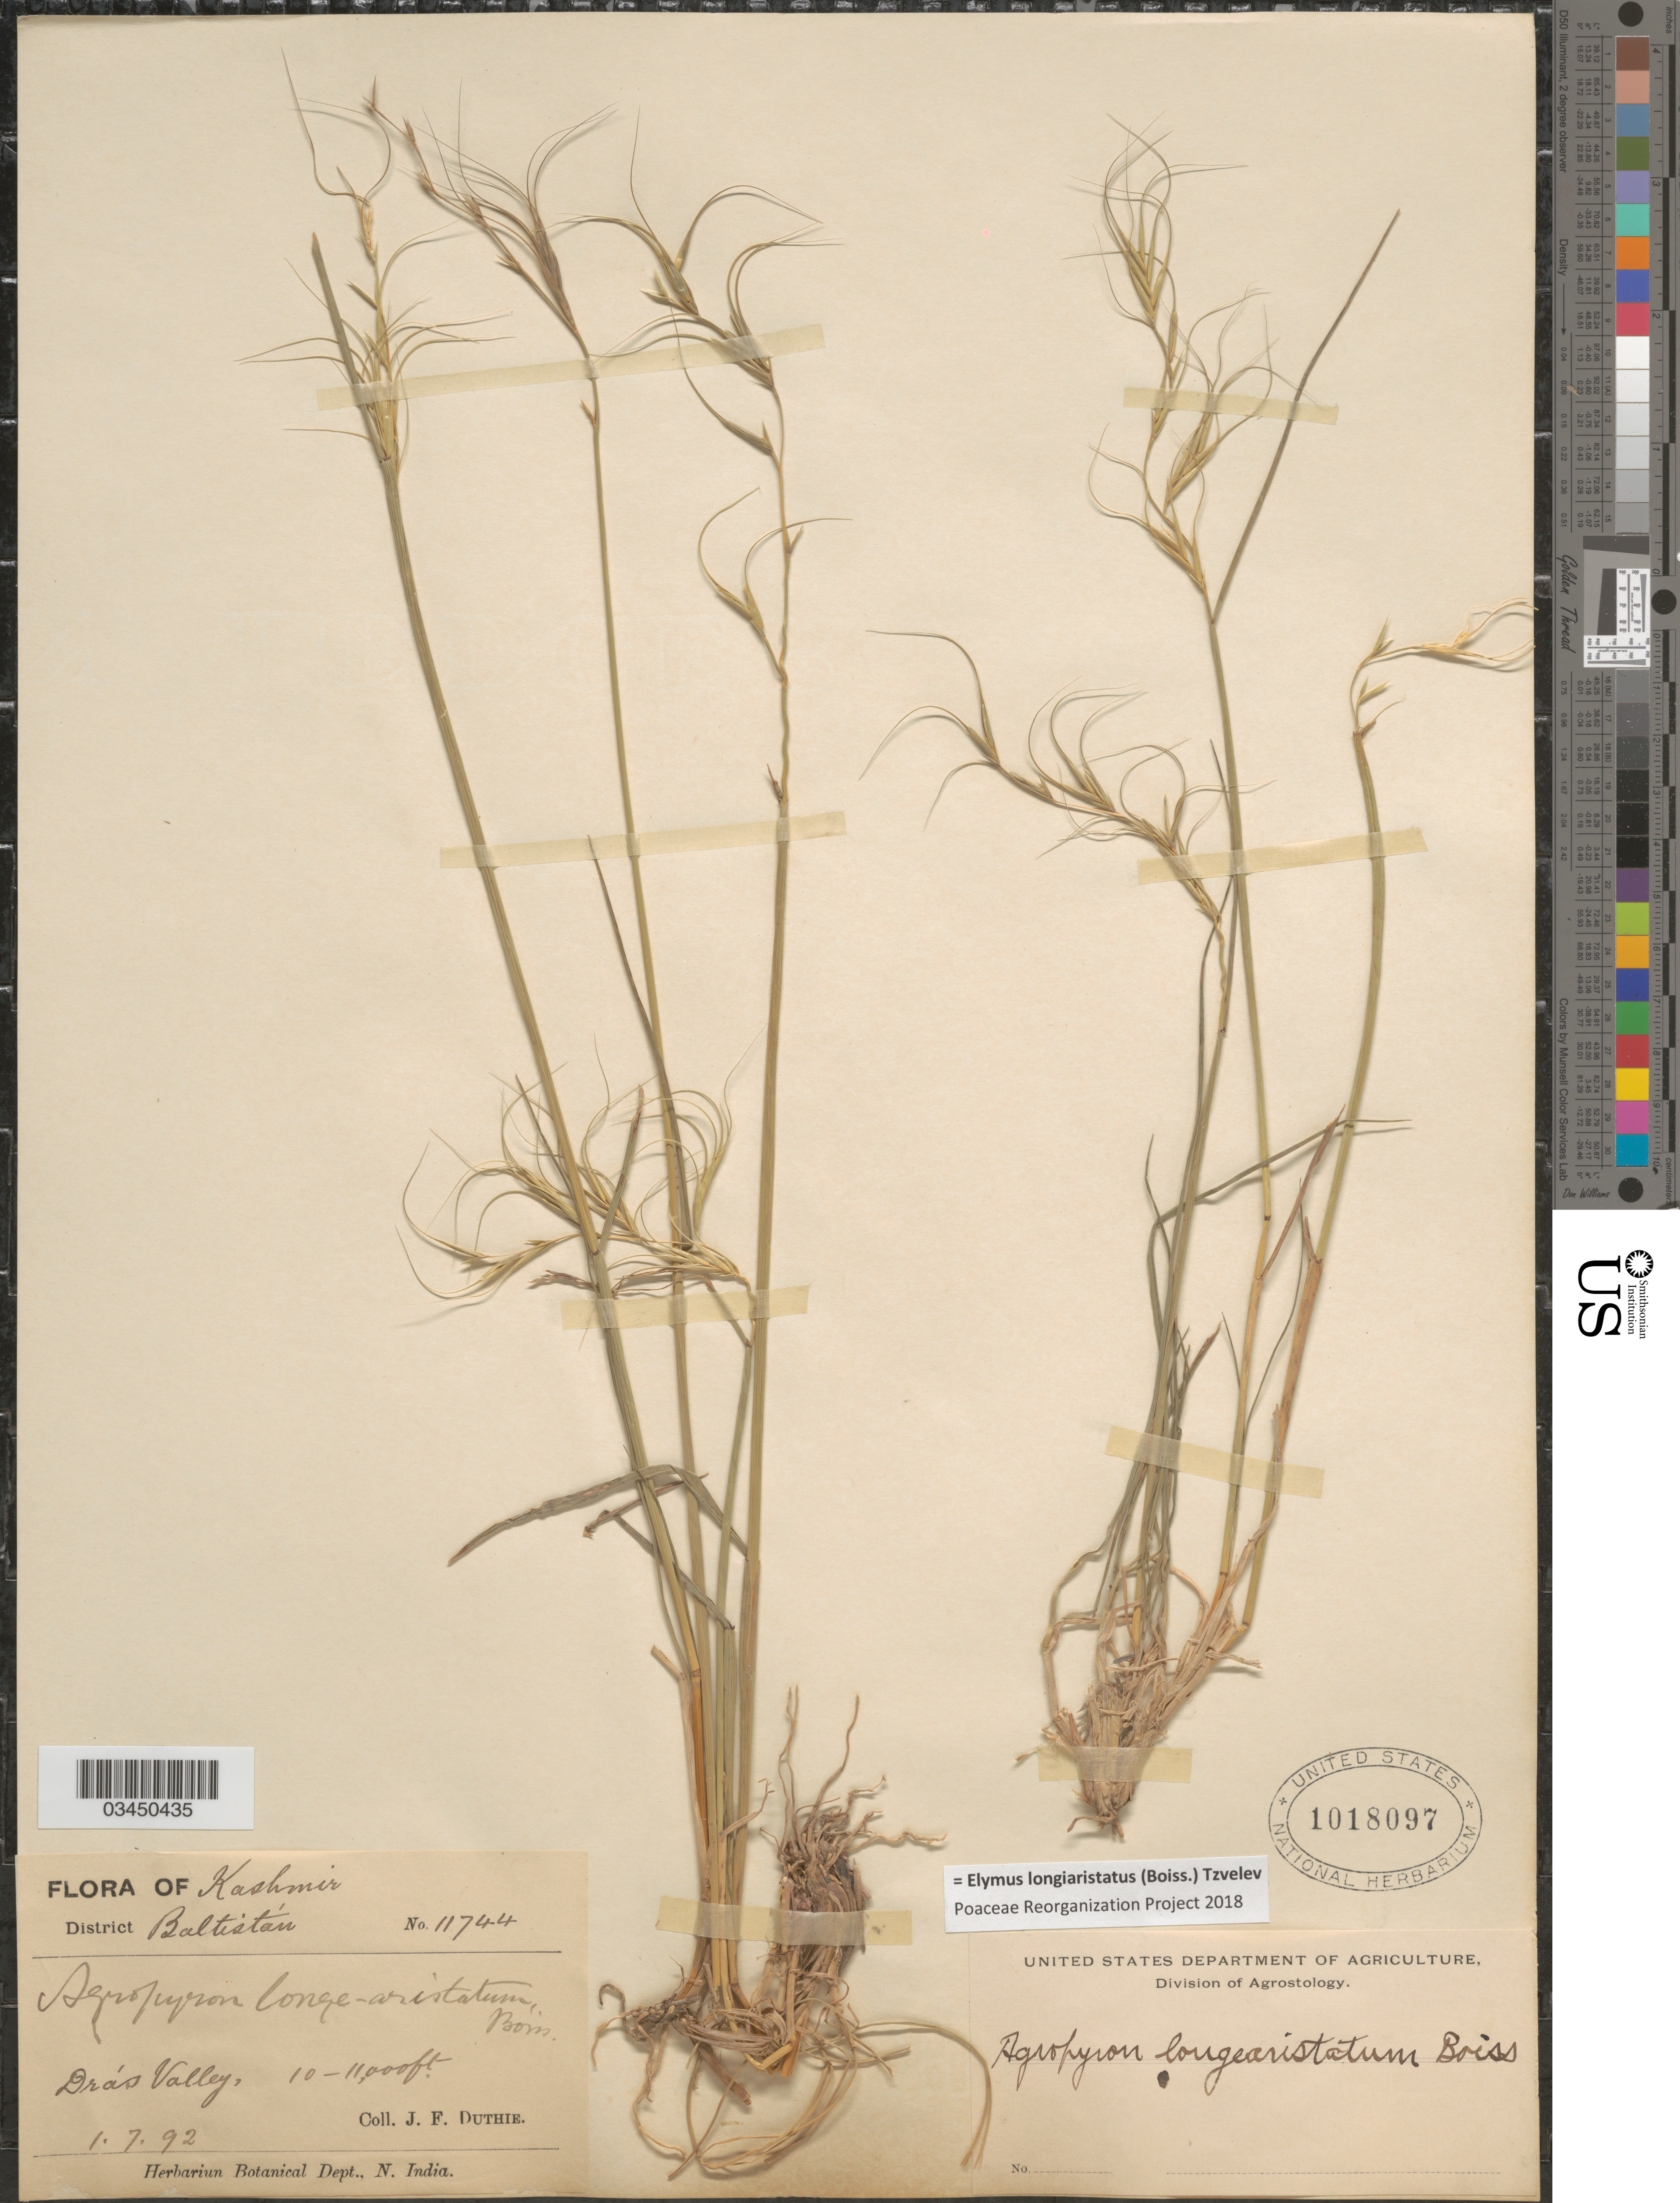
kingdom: Plantae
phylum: Tracheophyta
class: Liliopsida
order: Poales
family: Poaceae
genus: Elymus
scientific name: Elymus longiaristatus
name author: (Boiss.) Tzvelev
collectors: J. F. Duthie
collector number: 11744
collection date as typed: Transcribed d/m/y: 1/7/92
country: India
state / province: Jammu and Kashmir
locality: Kashmir. District Baltistan. Drás Valley.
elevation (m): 3048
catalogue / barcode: US 1018097